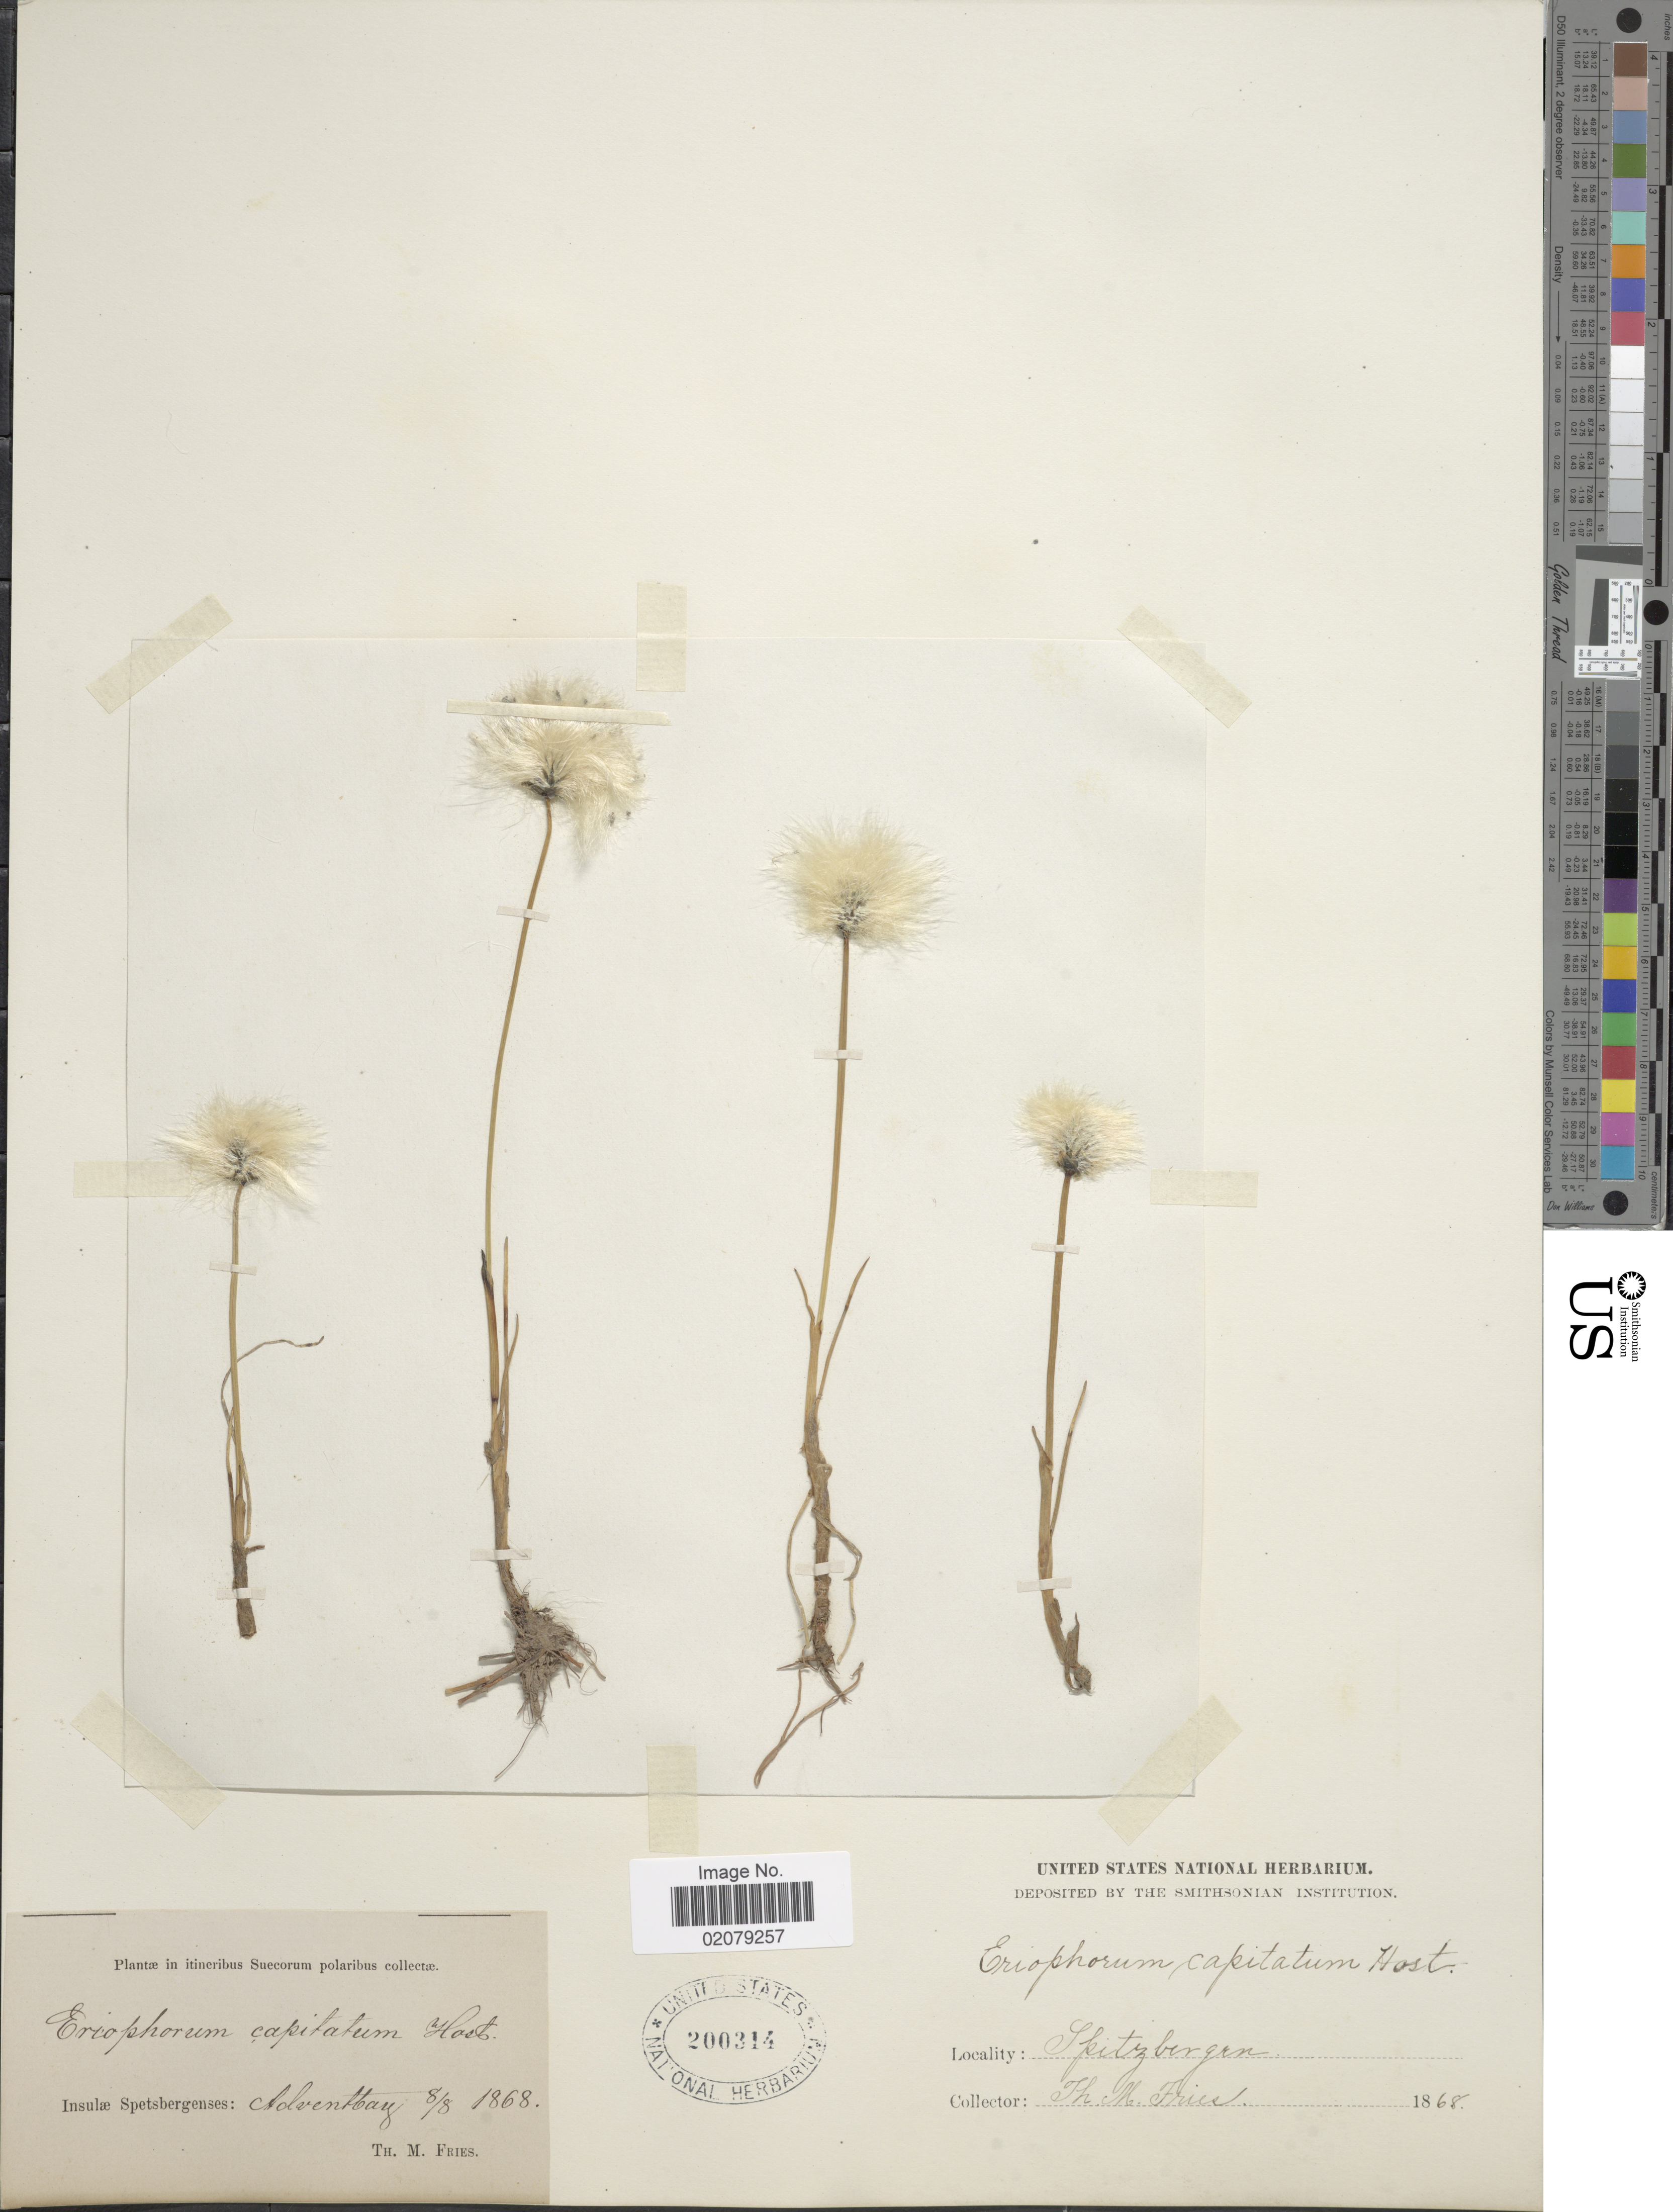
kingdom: Plantae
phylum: Tracheophyta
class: Liliopsida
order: Poales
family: Cyperaceae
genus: Eriophorum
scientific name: Eriophorum scheuchzeri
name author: Hoppe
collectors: T. Fries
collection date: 1868-08-08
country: Norway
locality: Insulae Spetsbergenses: Aolvenbay, Spitzbergen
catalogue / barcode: US 200314